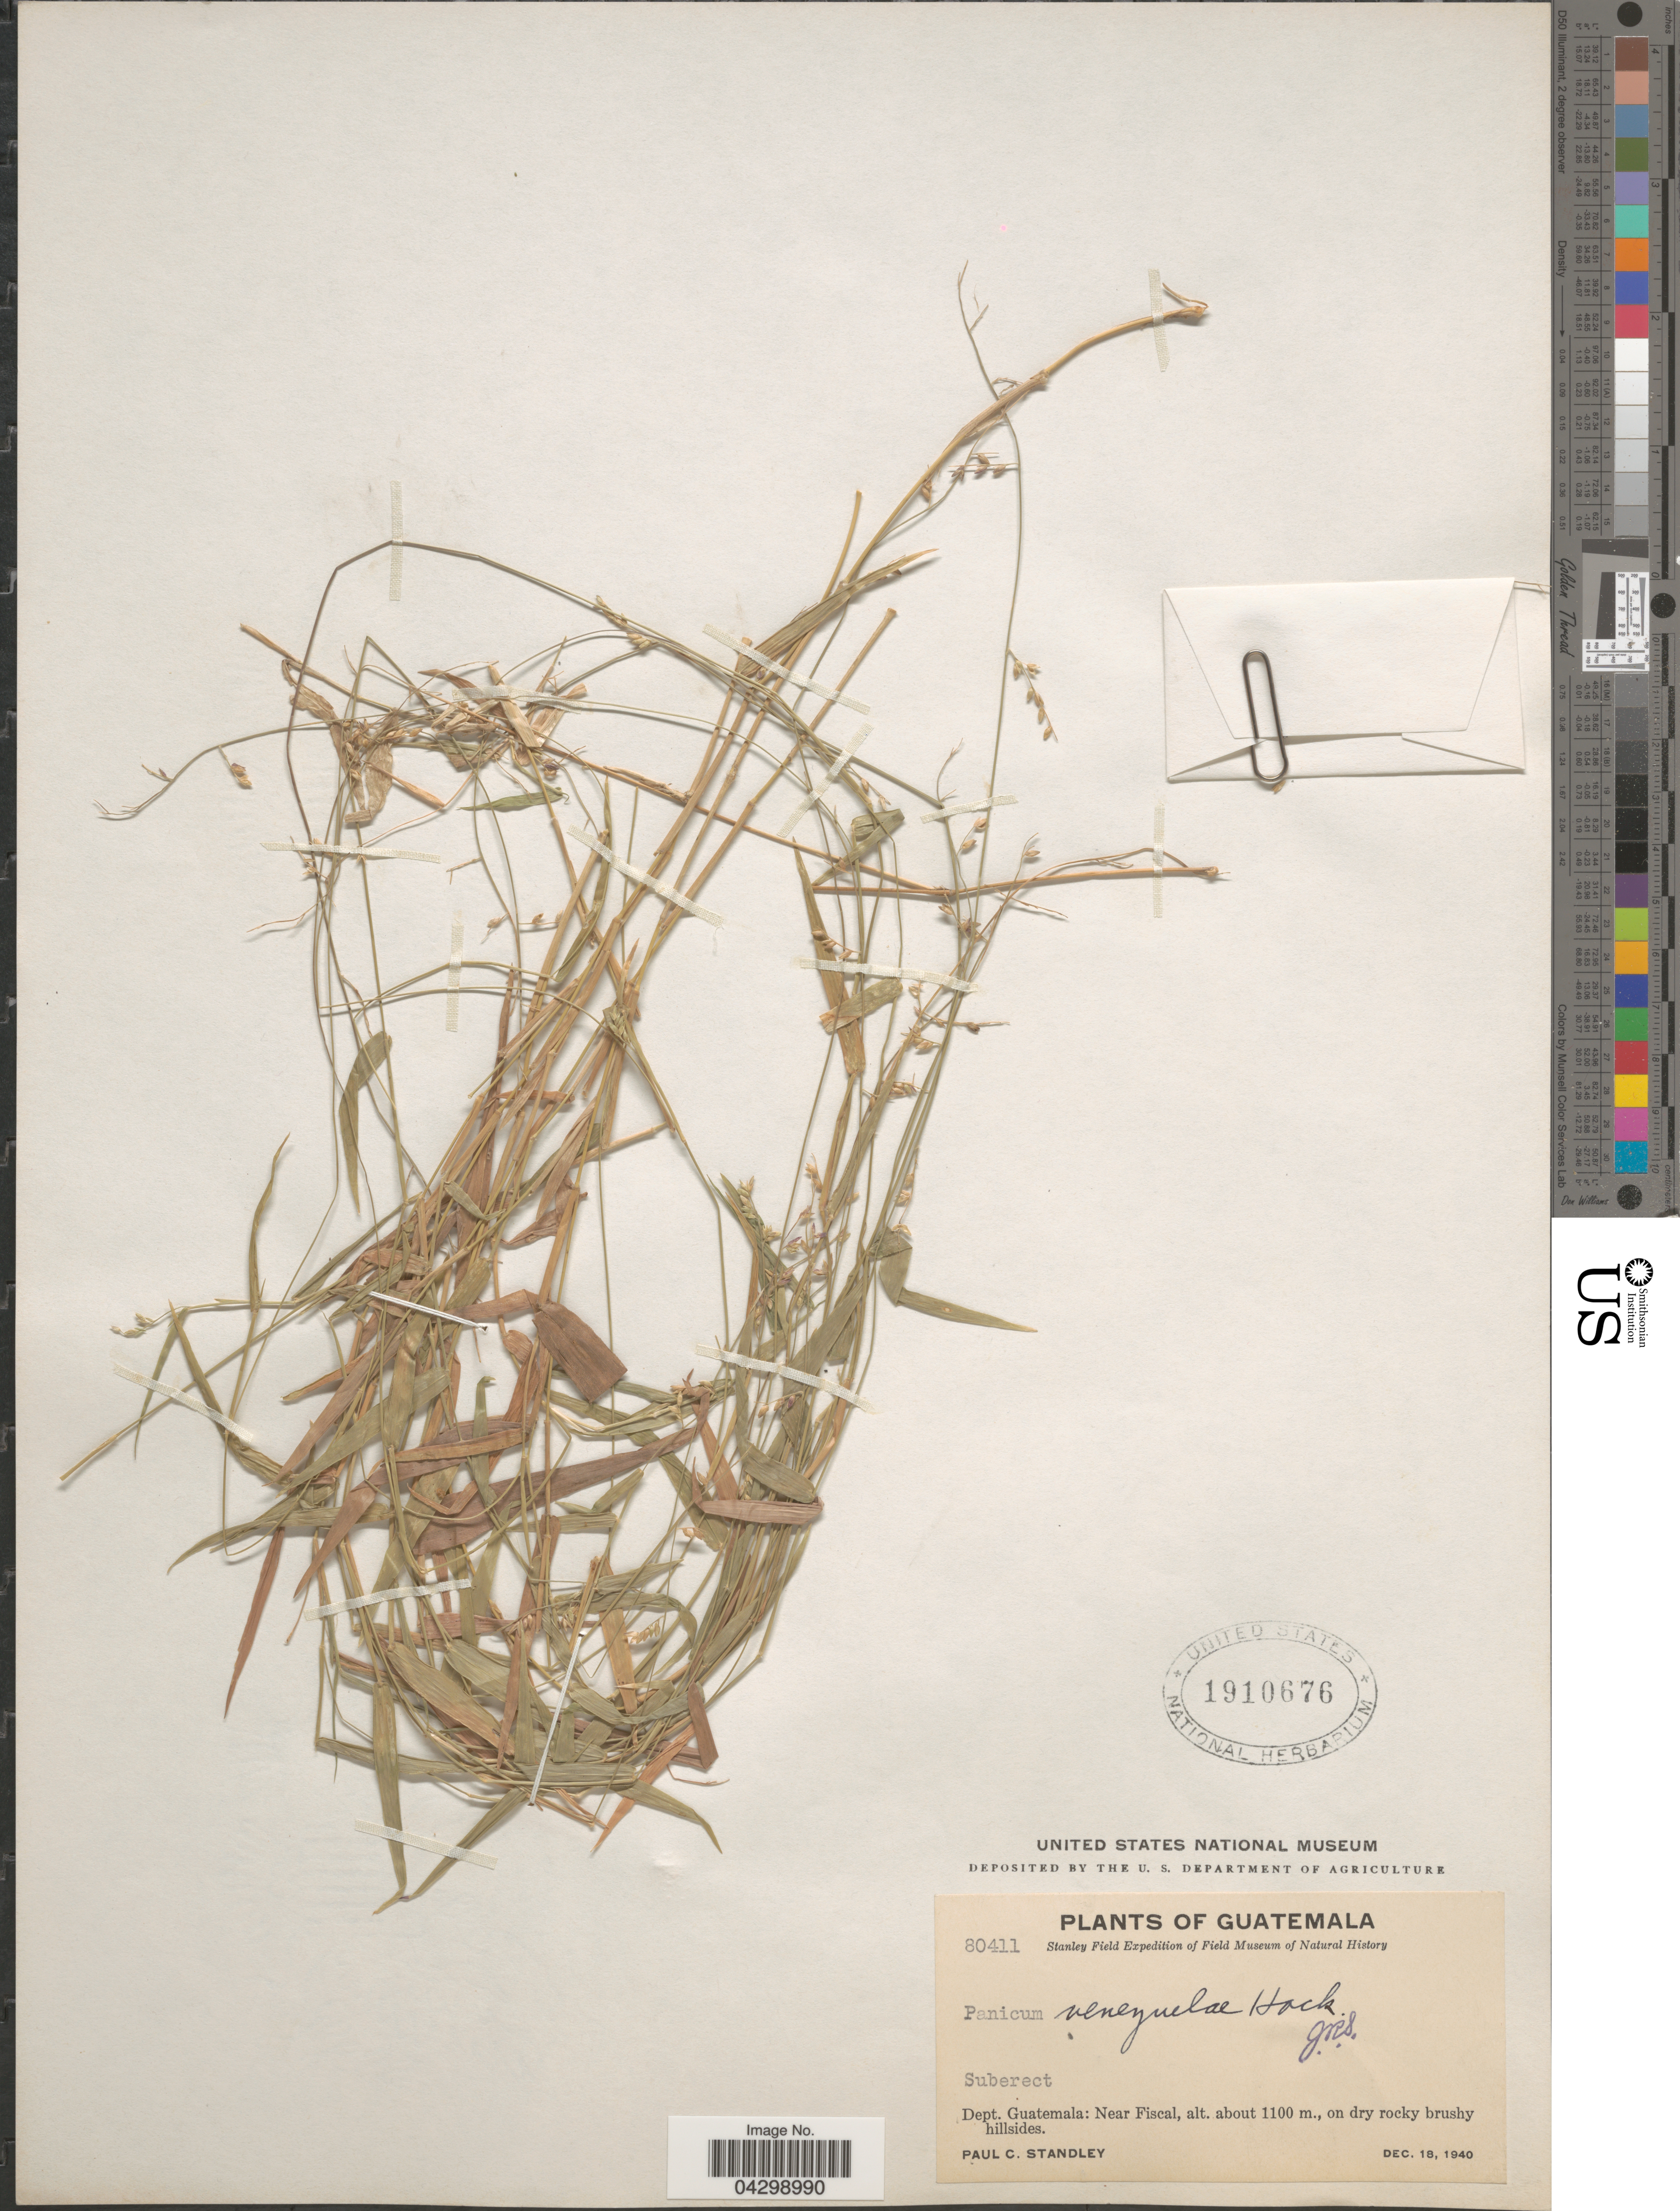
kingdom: Plantae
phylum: Tracheophyta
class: Liliopsida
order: Poales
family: Poaceae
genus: Panicum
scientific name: Panicum venezuelae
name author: Hack.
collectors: P. C. Standley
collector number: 80411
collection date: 1940-12-18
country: Guatemala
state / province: Guatemala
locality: Stanley Field Expedition. Dept. Guatemala: Near Fiscal, on dry rocky brushy hillsides.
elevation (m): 1100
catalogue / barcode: US 1910676